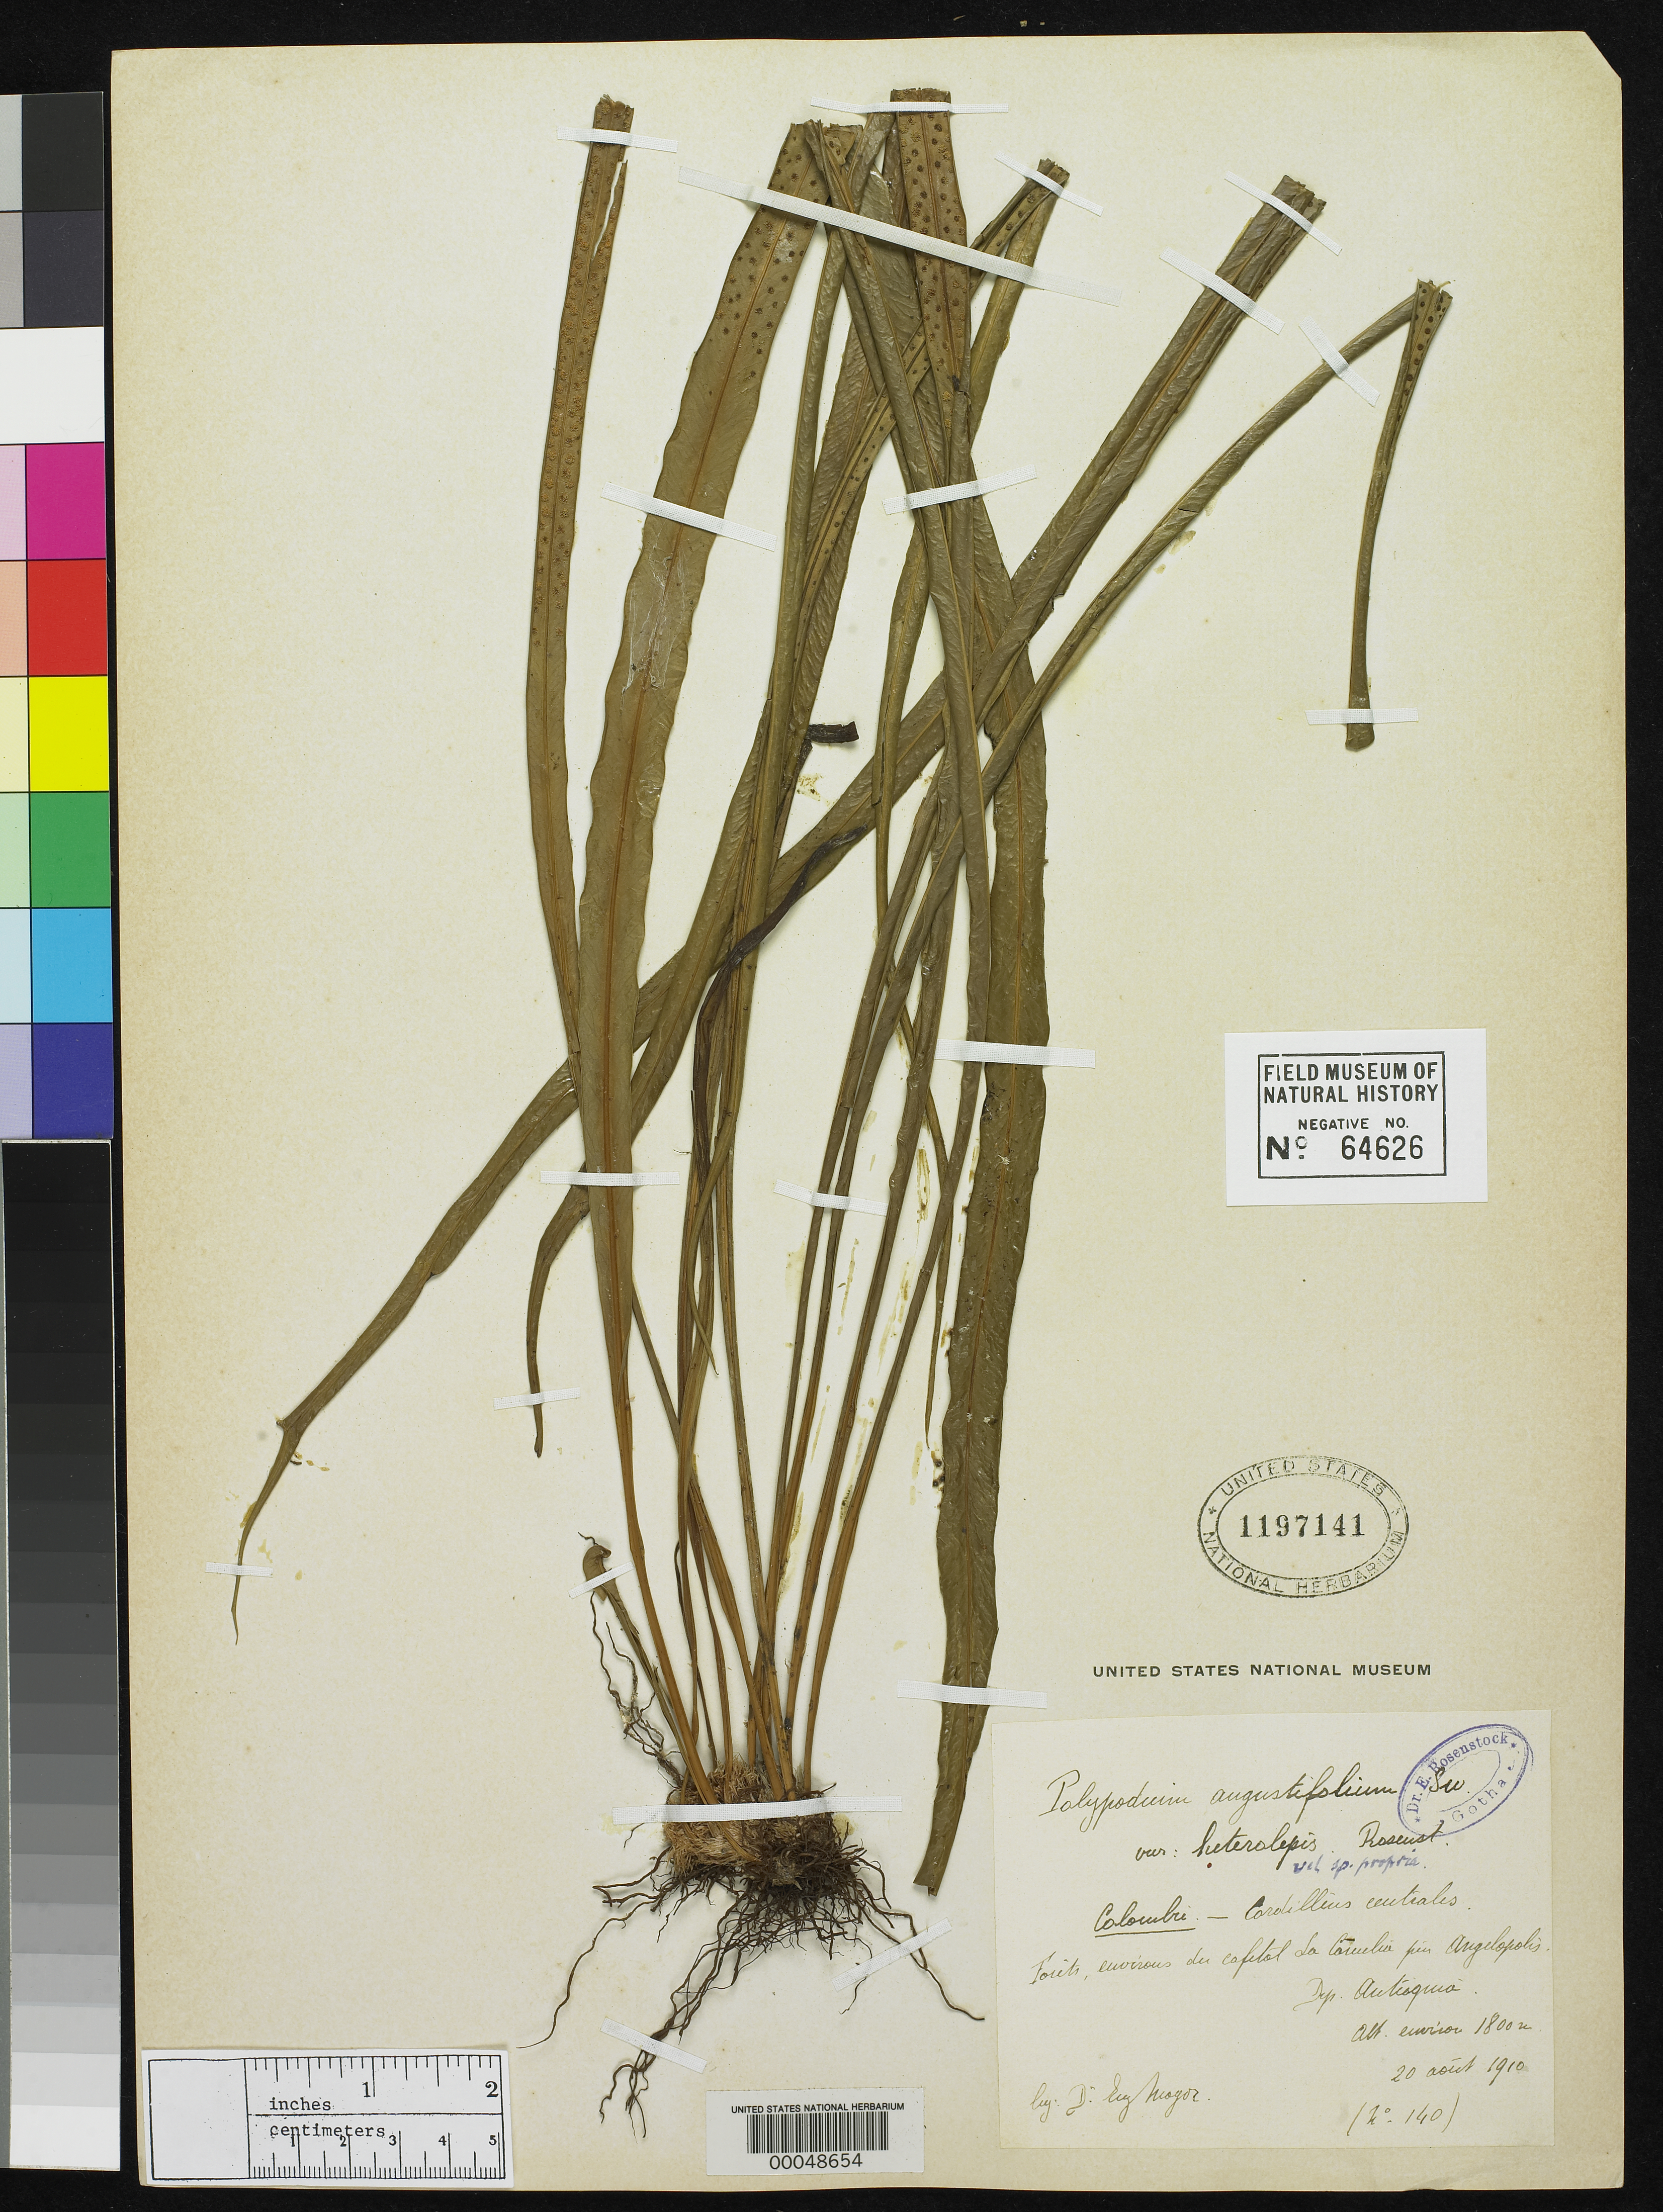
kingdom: Plantae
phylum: Tracheophyta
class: Polypodiopsida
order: Polypodiales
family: Polypodiaceae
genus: Polypodium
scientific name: Polypodium angustifolium var. heterolepis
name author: Rosenst.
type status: Isotype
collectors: E. Mayer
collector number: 140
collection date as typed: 20 Aug 1910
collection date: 1910-08-20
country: Colombia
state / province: Antioquia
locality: Near Angelopolis, around Cafetal La Camelia.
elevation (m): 1800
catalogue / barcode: US 1197141